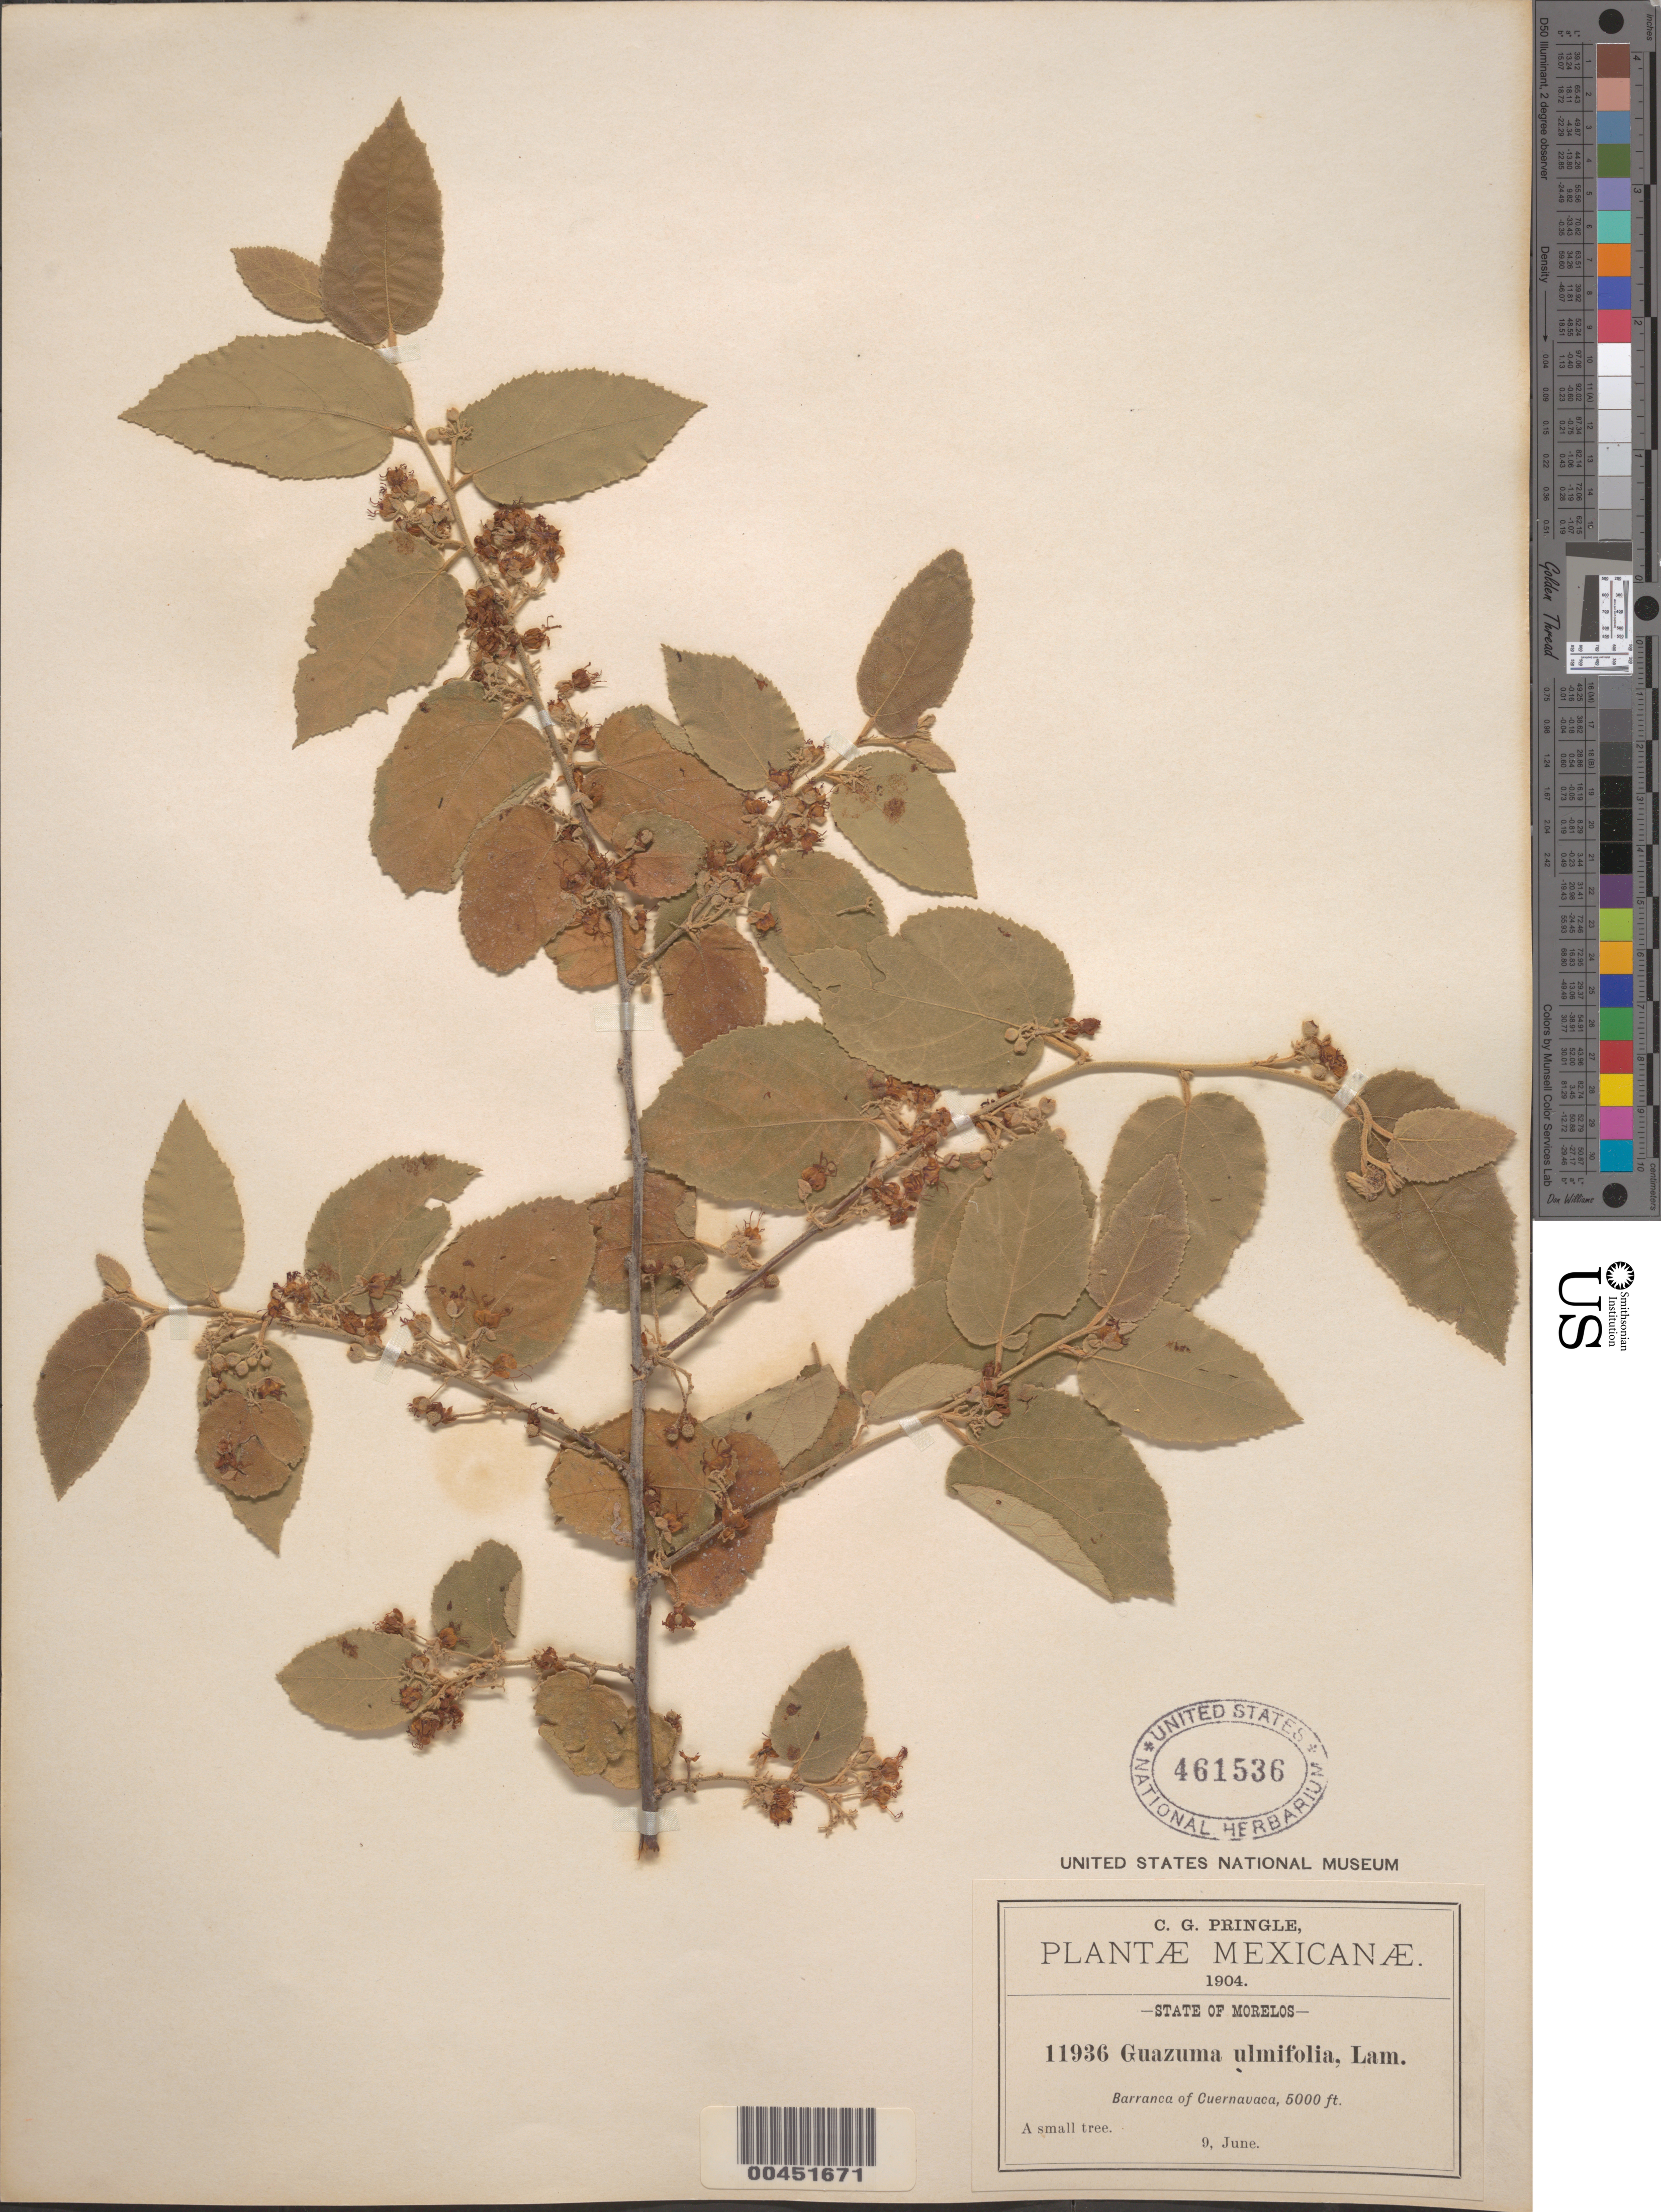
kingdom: Plantae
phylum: Tracheophyta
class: Magnoliopsida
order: Malvales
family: Malvaceae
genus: Guazuma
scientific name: Guazuma ulmifolia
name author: Lam.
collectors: C. G. Pringle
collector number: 11936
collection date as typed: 09 Jun 1904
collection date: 1904-06-09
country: Mexico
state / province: Morelos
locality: Barranca of Cuernavaca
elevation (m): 1524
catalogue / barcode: US 461536